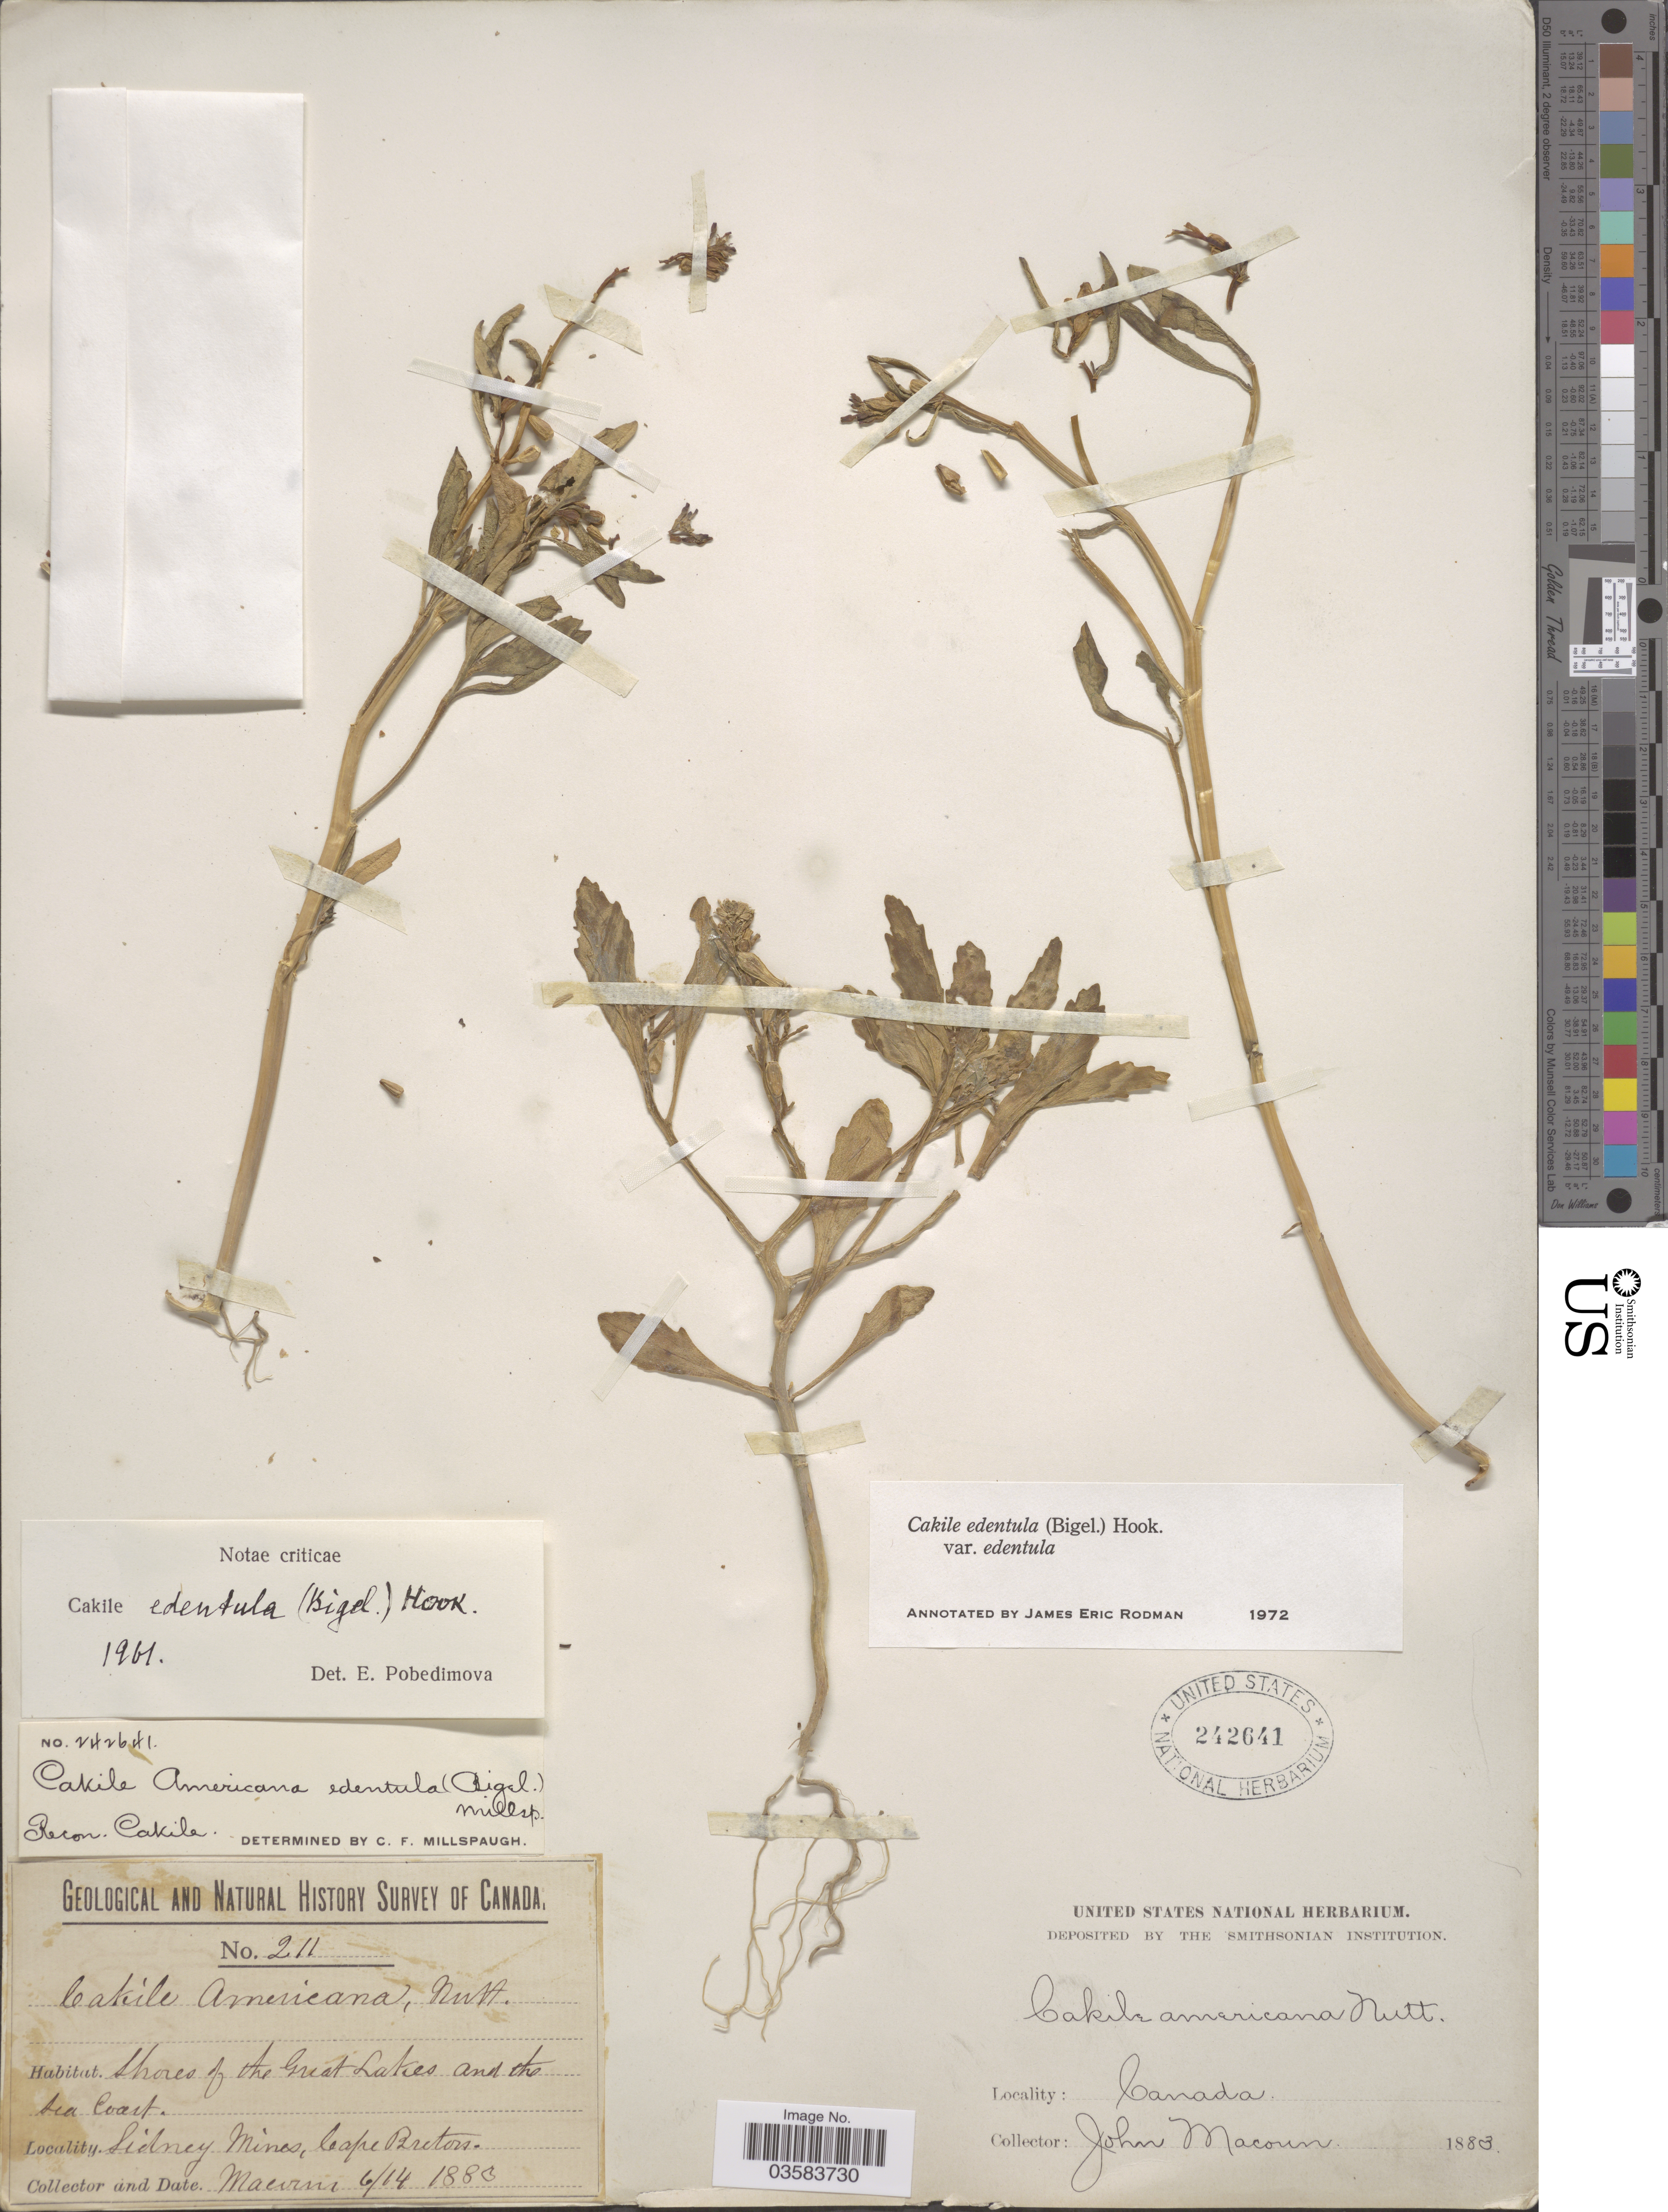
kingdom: Plantae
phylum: Tracheophyta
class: Magnoliopsida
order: Brassicales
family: Brassicaceae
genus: Cakile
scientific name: Cakile edentula var. edentula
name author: (Bigelow) Hook.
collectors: J. Macoun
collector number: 211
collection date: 1883-06-14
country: Canada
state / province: Nova Scotia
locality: Sidney Mines, Cape Breton.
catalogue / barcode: US 242641